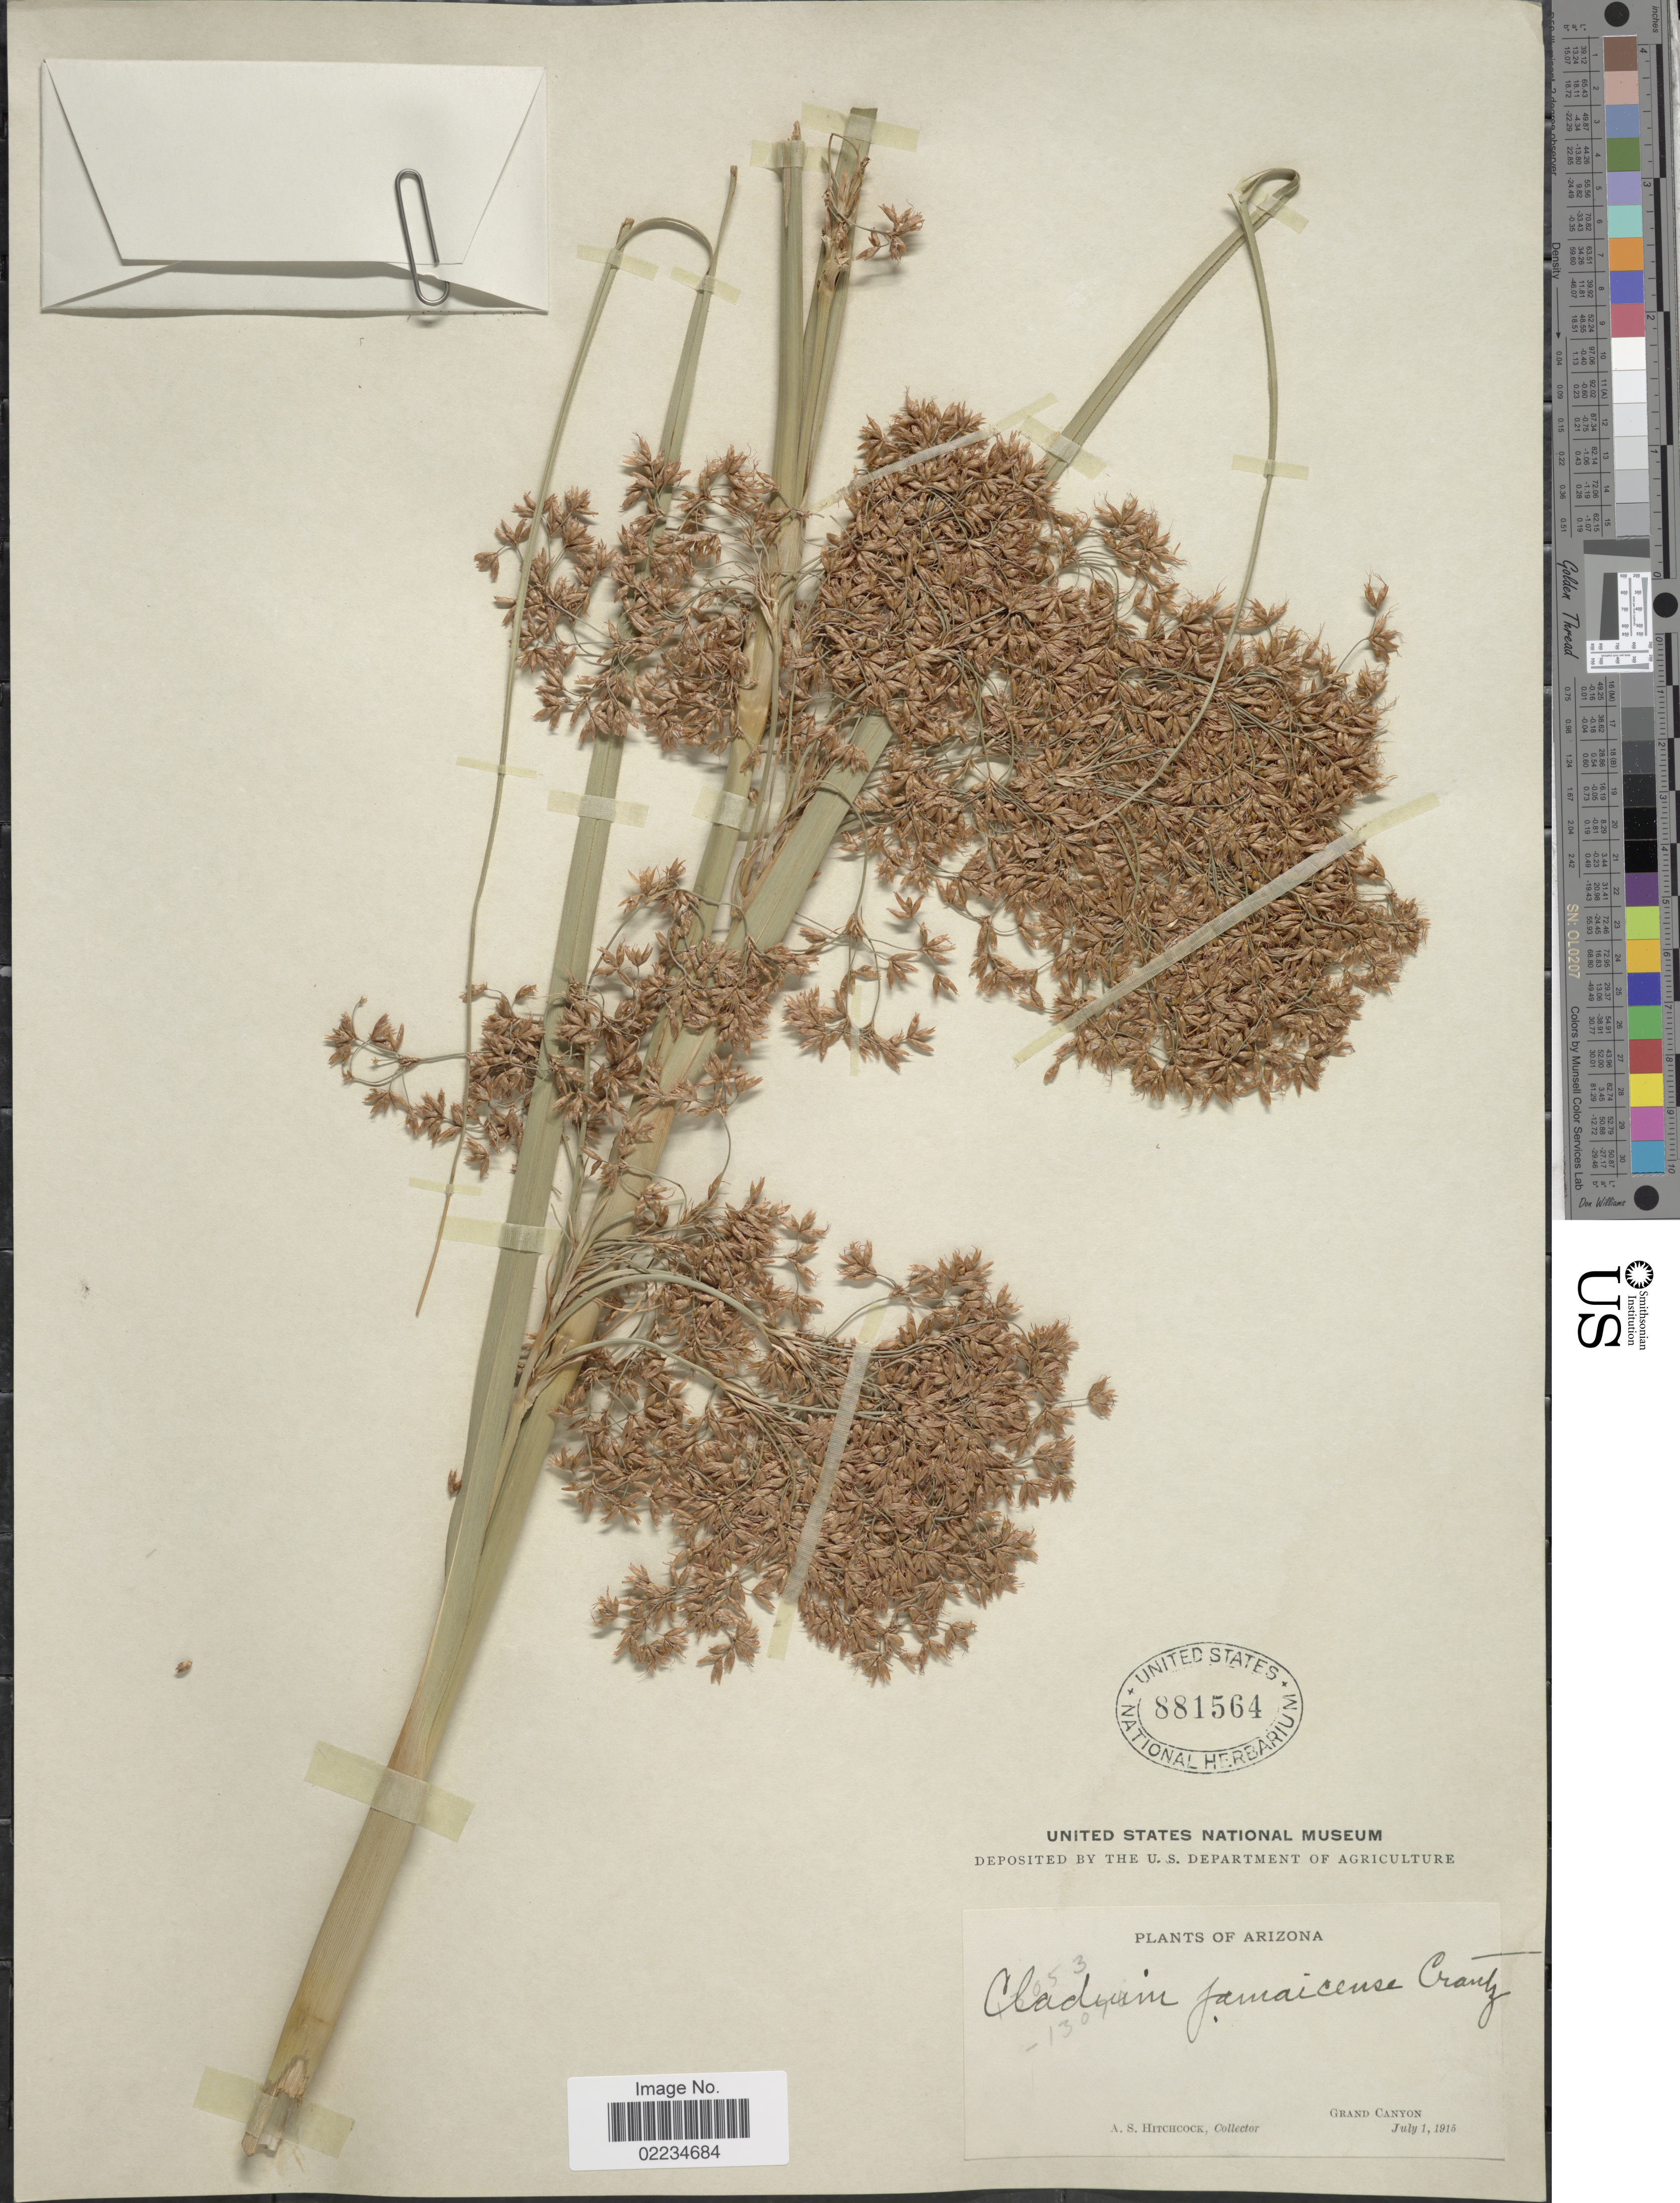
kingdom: Plantae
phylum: Tracheophyta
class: Liliopsida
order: Poales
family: Cyperaceae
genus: Cladium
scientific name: Cladium californicum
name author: (S. Watson) O'Neill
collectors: A. S. Hitchcock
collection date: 1915-07-01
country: United States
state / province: Arizona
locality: Grand Canyon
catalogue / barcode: US 881564